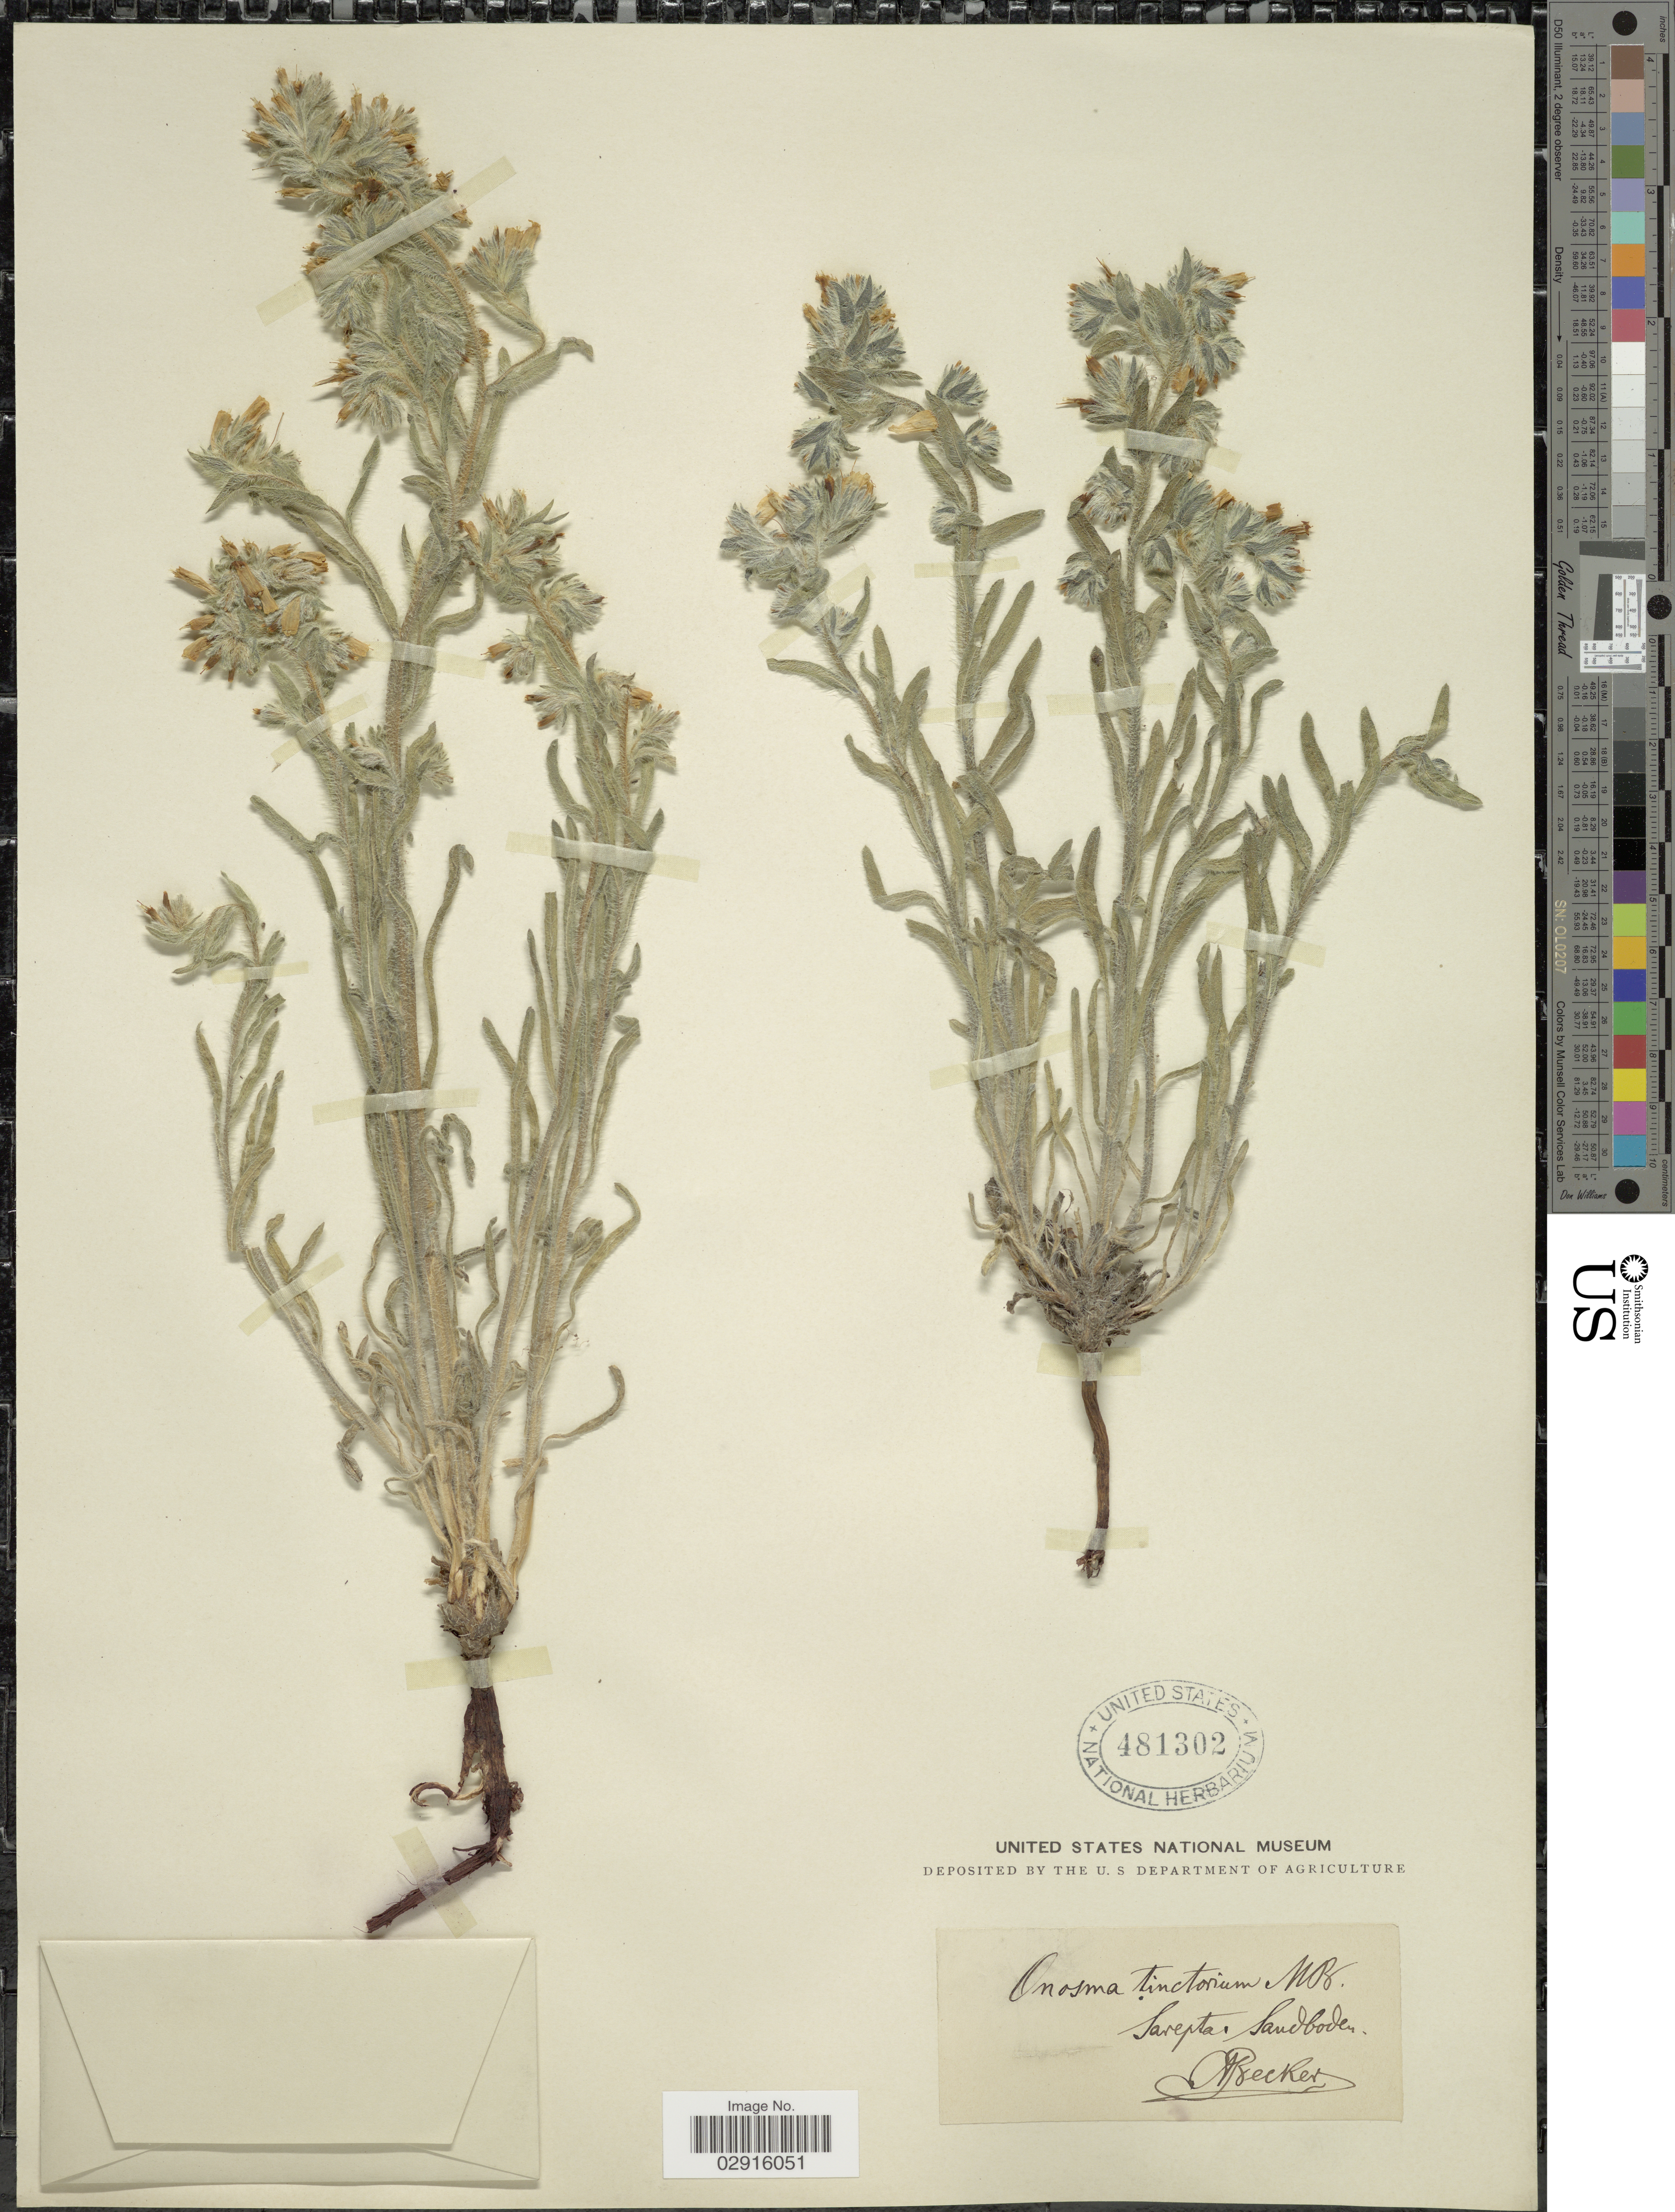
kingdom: Plantae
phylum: Tracheophyta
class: Magnoliopsida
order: Boraginales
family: Boraginaceae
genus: Onosma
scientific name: Onosma tinctoria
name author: M. Bieb.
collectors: A. Becker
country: Russian Federation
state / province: Volgograd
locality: Sarepta, Sandboden.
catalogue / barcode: US 481302